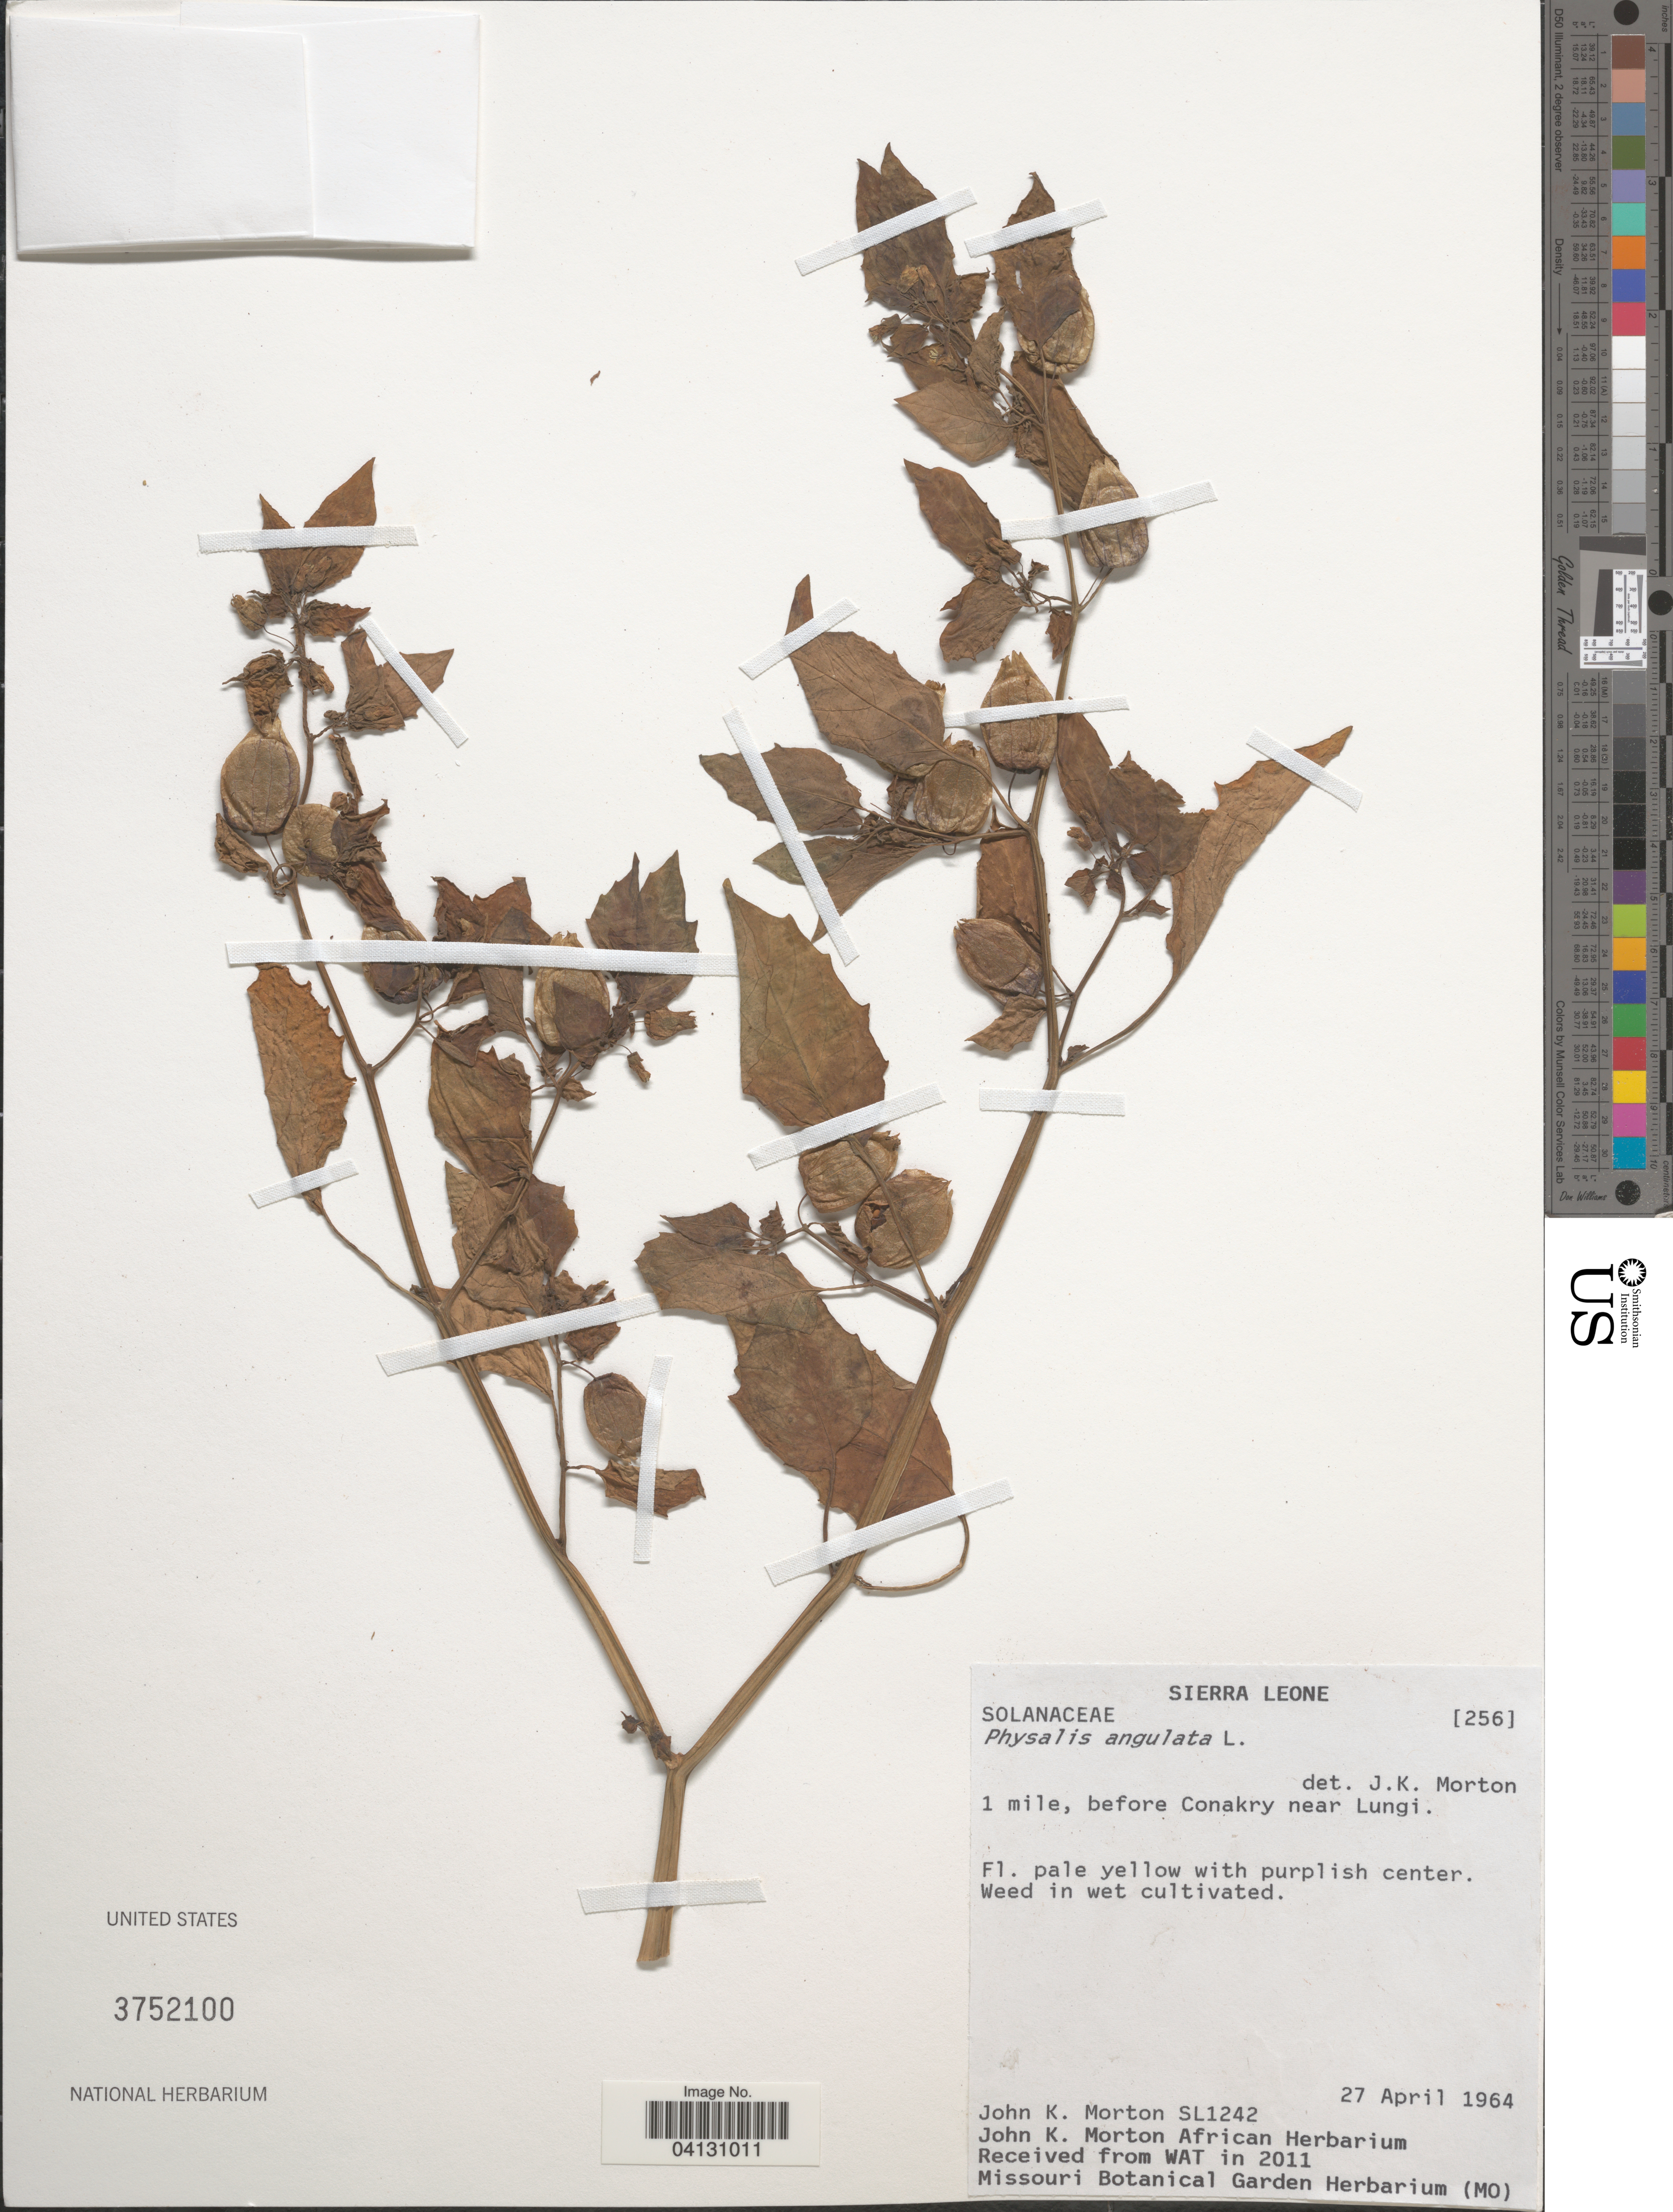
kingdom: Plantae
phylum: Tracheophyta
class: Magnoliopsida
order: Solanales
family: Solanaceae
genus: Physalis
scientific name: Physalis angulata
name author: L.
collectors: J. K. Morton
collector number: SL1242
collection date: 1964-04-27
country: Sierra Leone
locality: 1 mile, before Conakry near Lungi.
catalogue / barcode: US 3752100